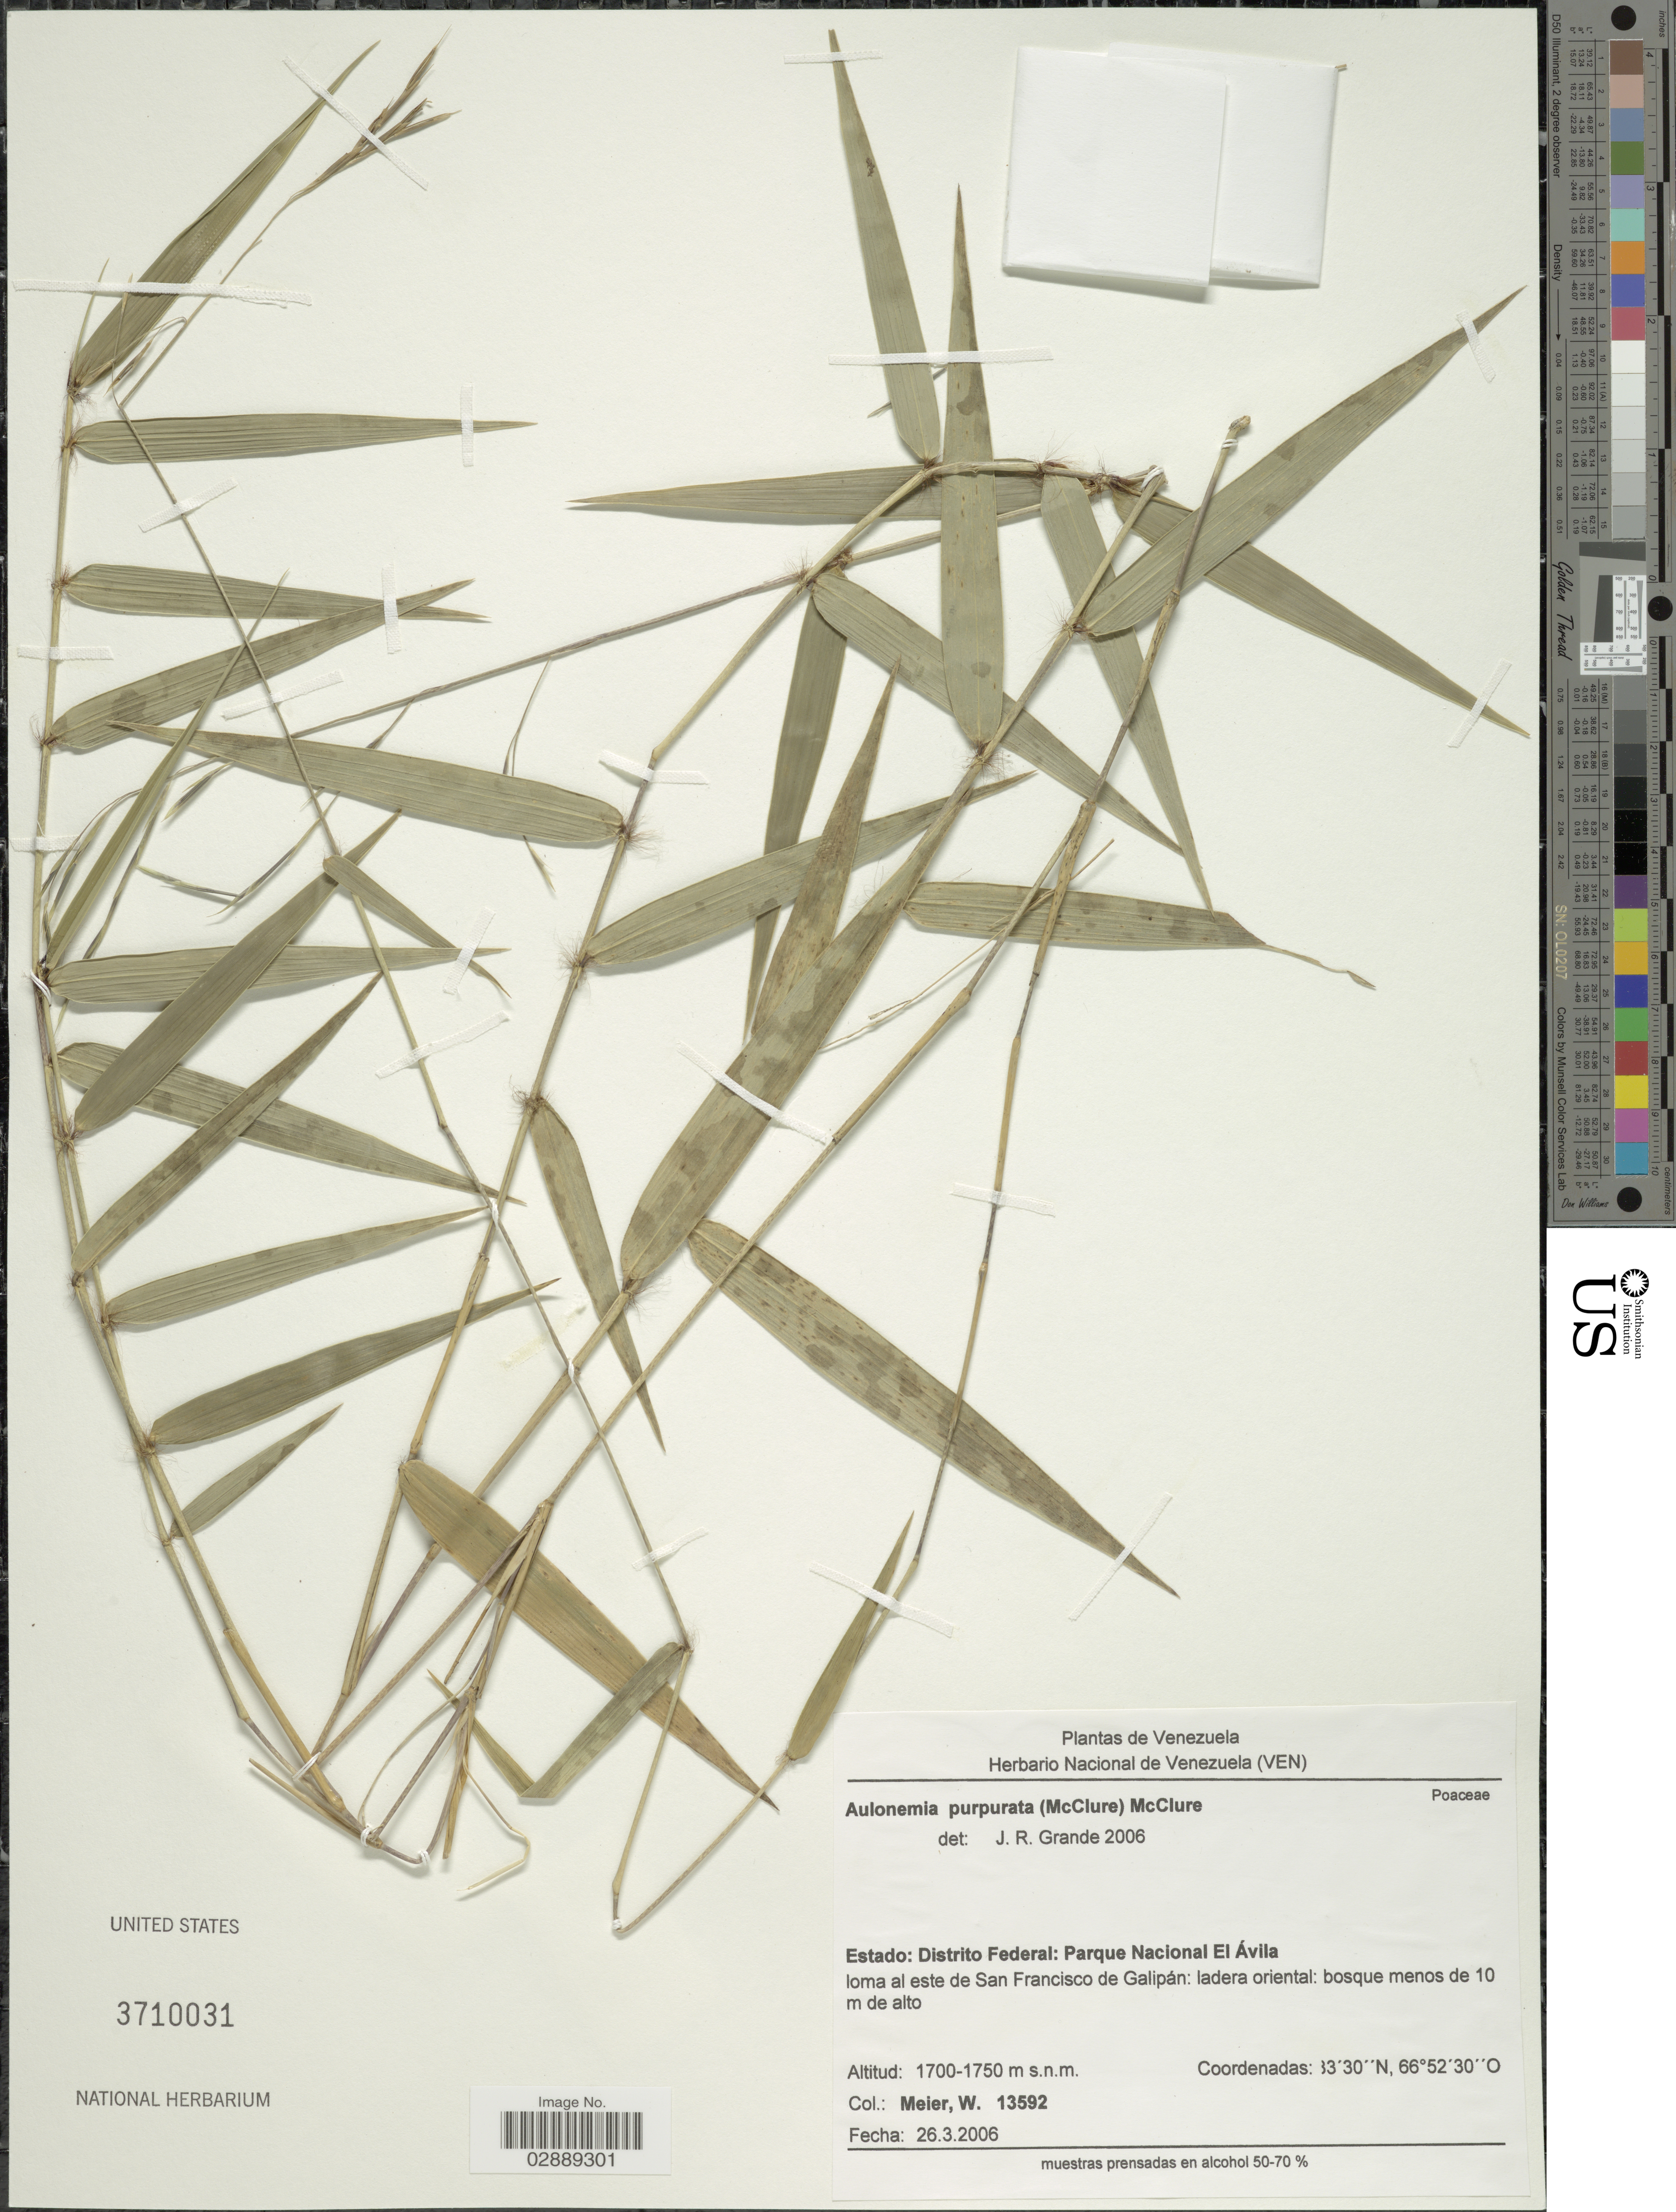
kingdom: Plantae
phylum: Tracheophyta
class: Liliopsida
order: Poales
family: Poaceae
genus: Aulonemia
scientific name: Aulonemia purpurata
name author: (McClure) McClure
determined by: Grande, J. R.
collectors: W. Meier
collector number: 13592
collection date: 2006-03-26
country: Venezuela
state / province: Miranda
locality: Parque Nacional El Avila. Loma al este de San Francisco de Galipan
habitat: bosque menos de 10 m de alto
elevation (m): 1700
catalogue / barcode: US 3710031